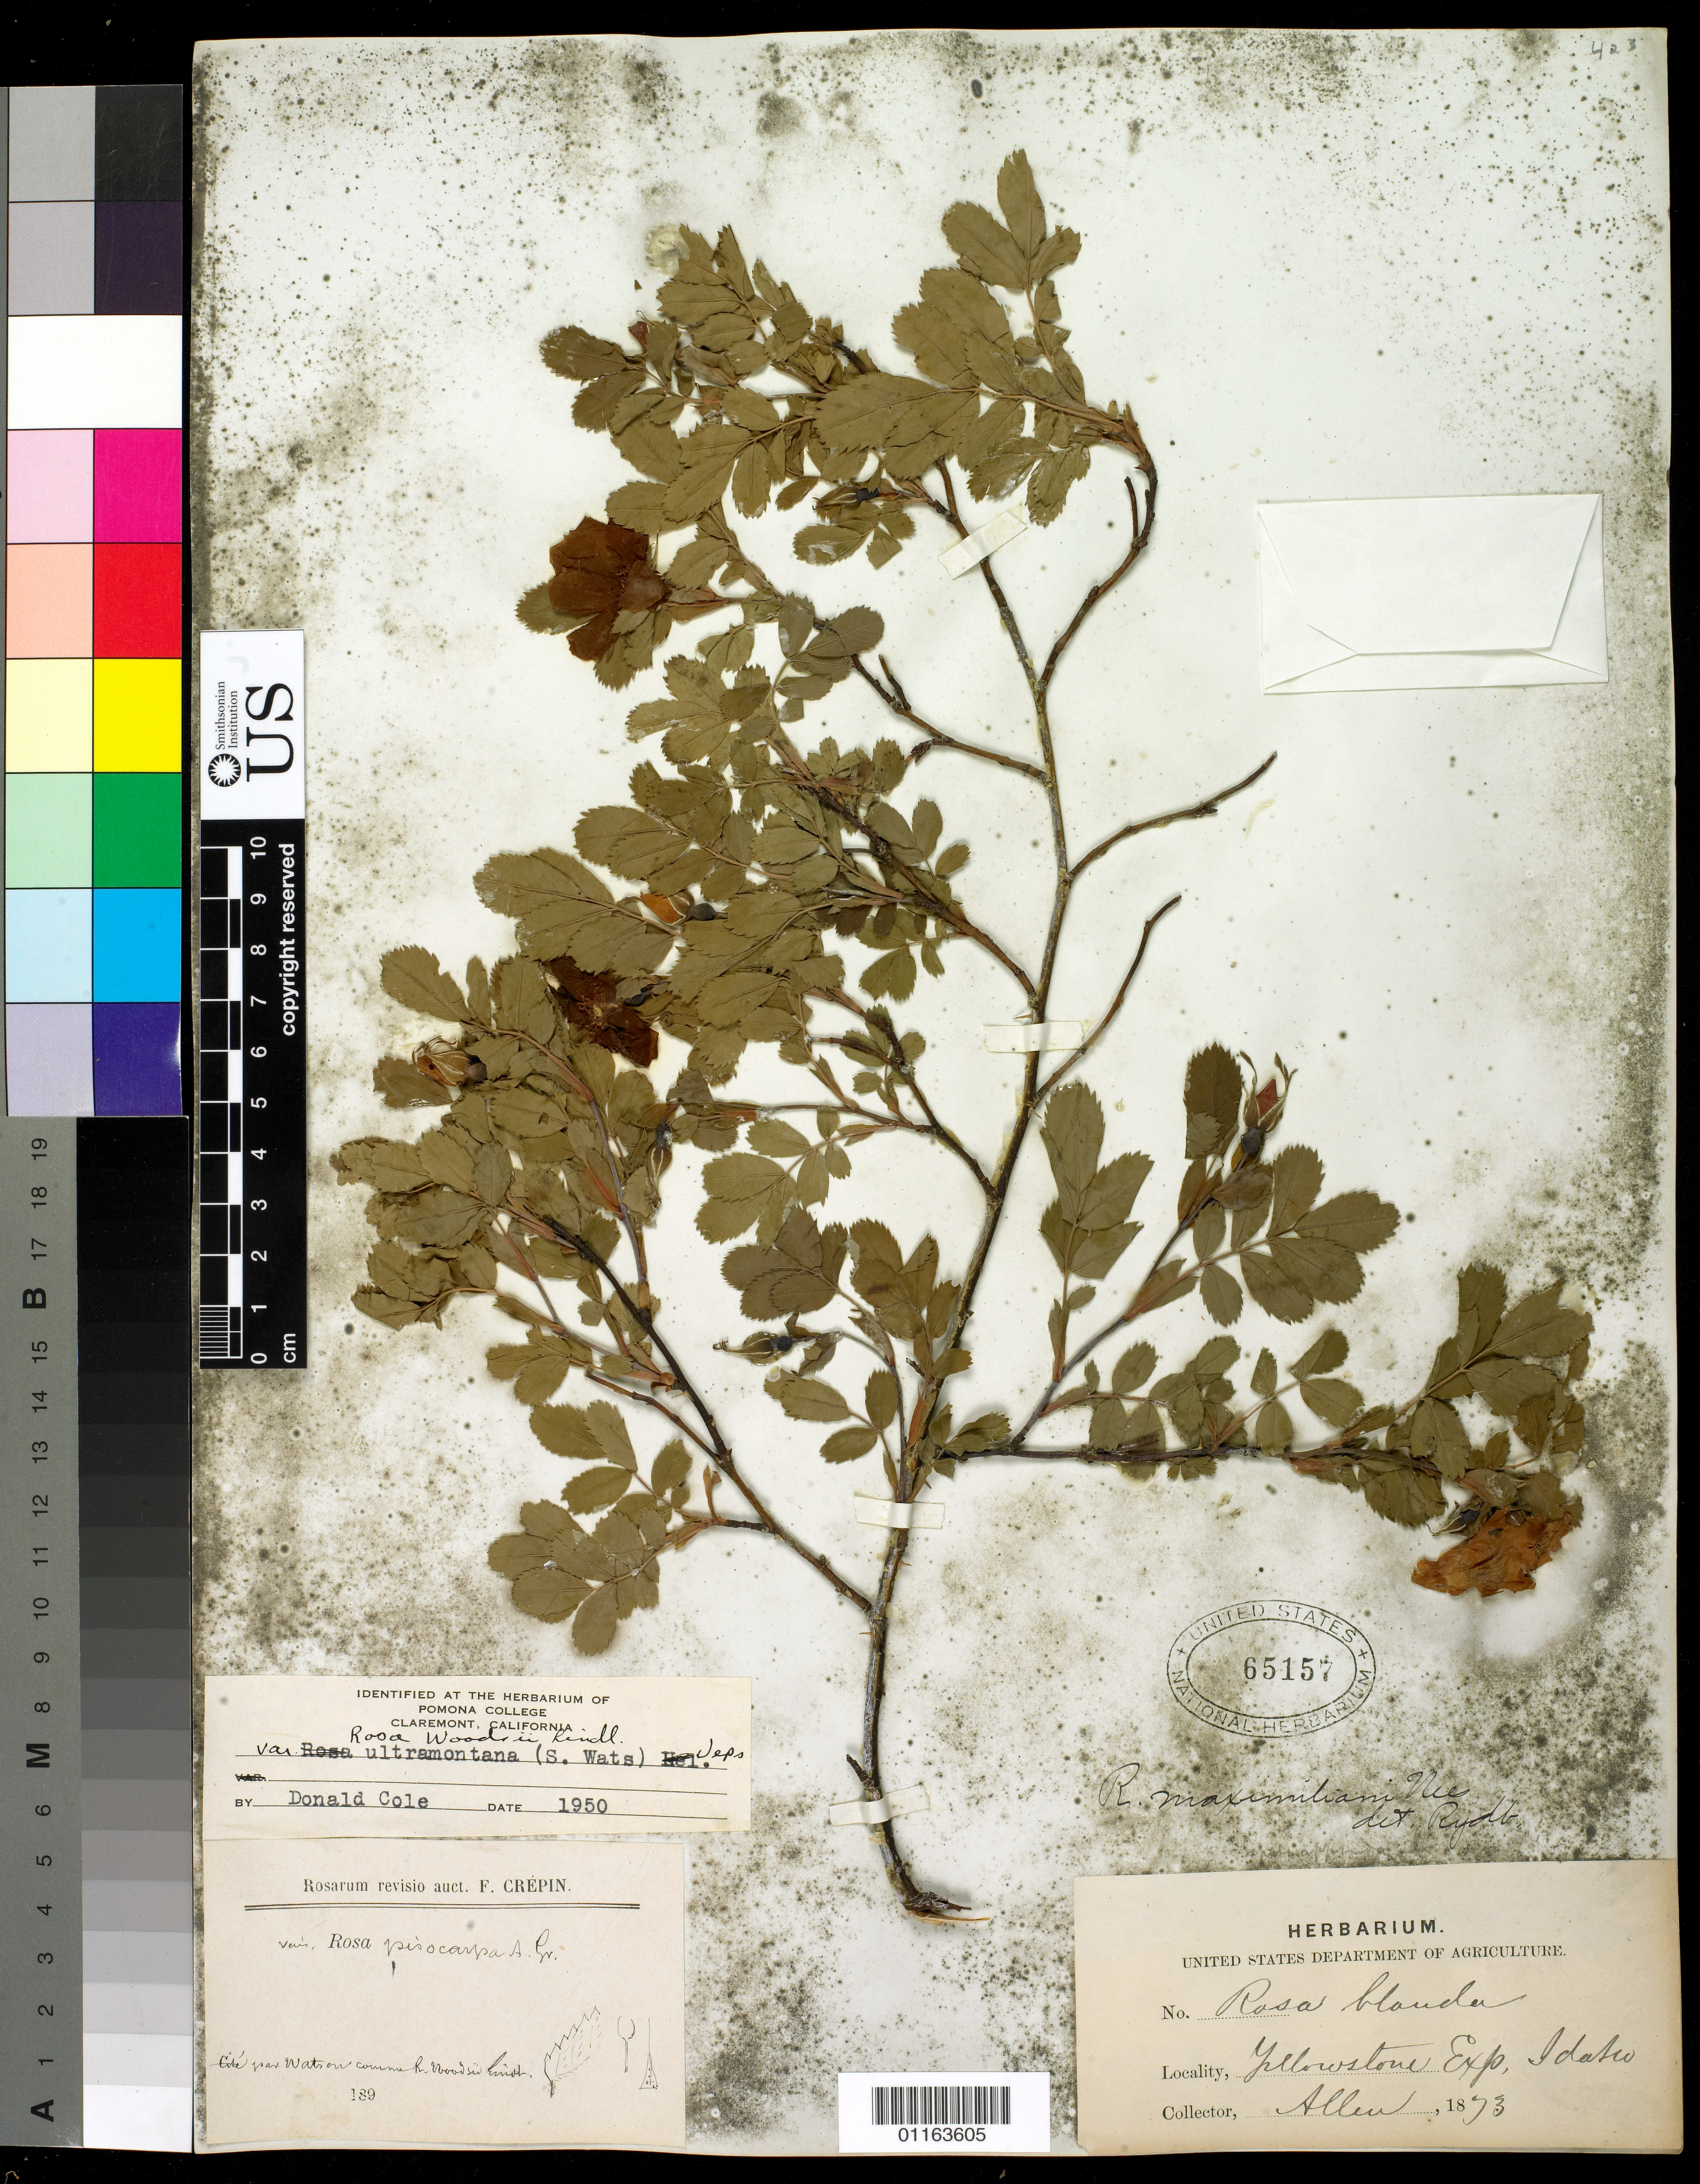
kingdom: Plantae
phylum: Tracheophyta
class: Magnoliopsida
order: Rosales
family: Rosaceae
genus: Rosa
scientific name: Rosa woodsii var. ultramontana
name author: Lindl.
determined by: Cole, D.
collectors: -- Allen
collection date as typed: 1873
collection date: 1873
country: United States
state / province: Idaho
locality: Yellowstone Exp.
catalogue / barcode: US 65157